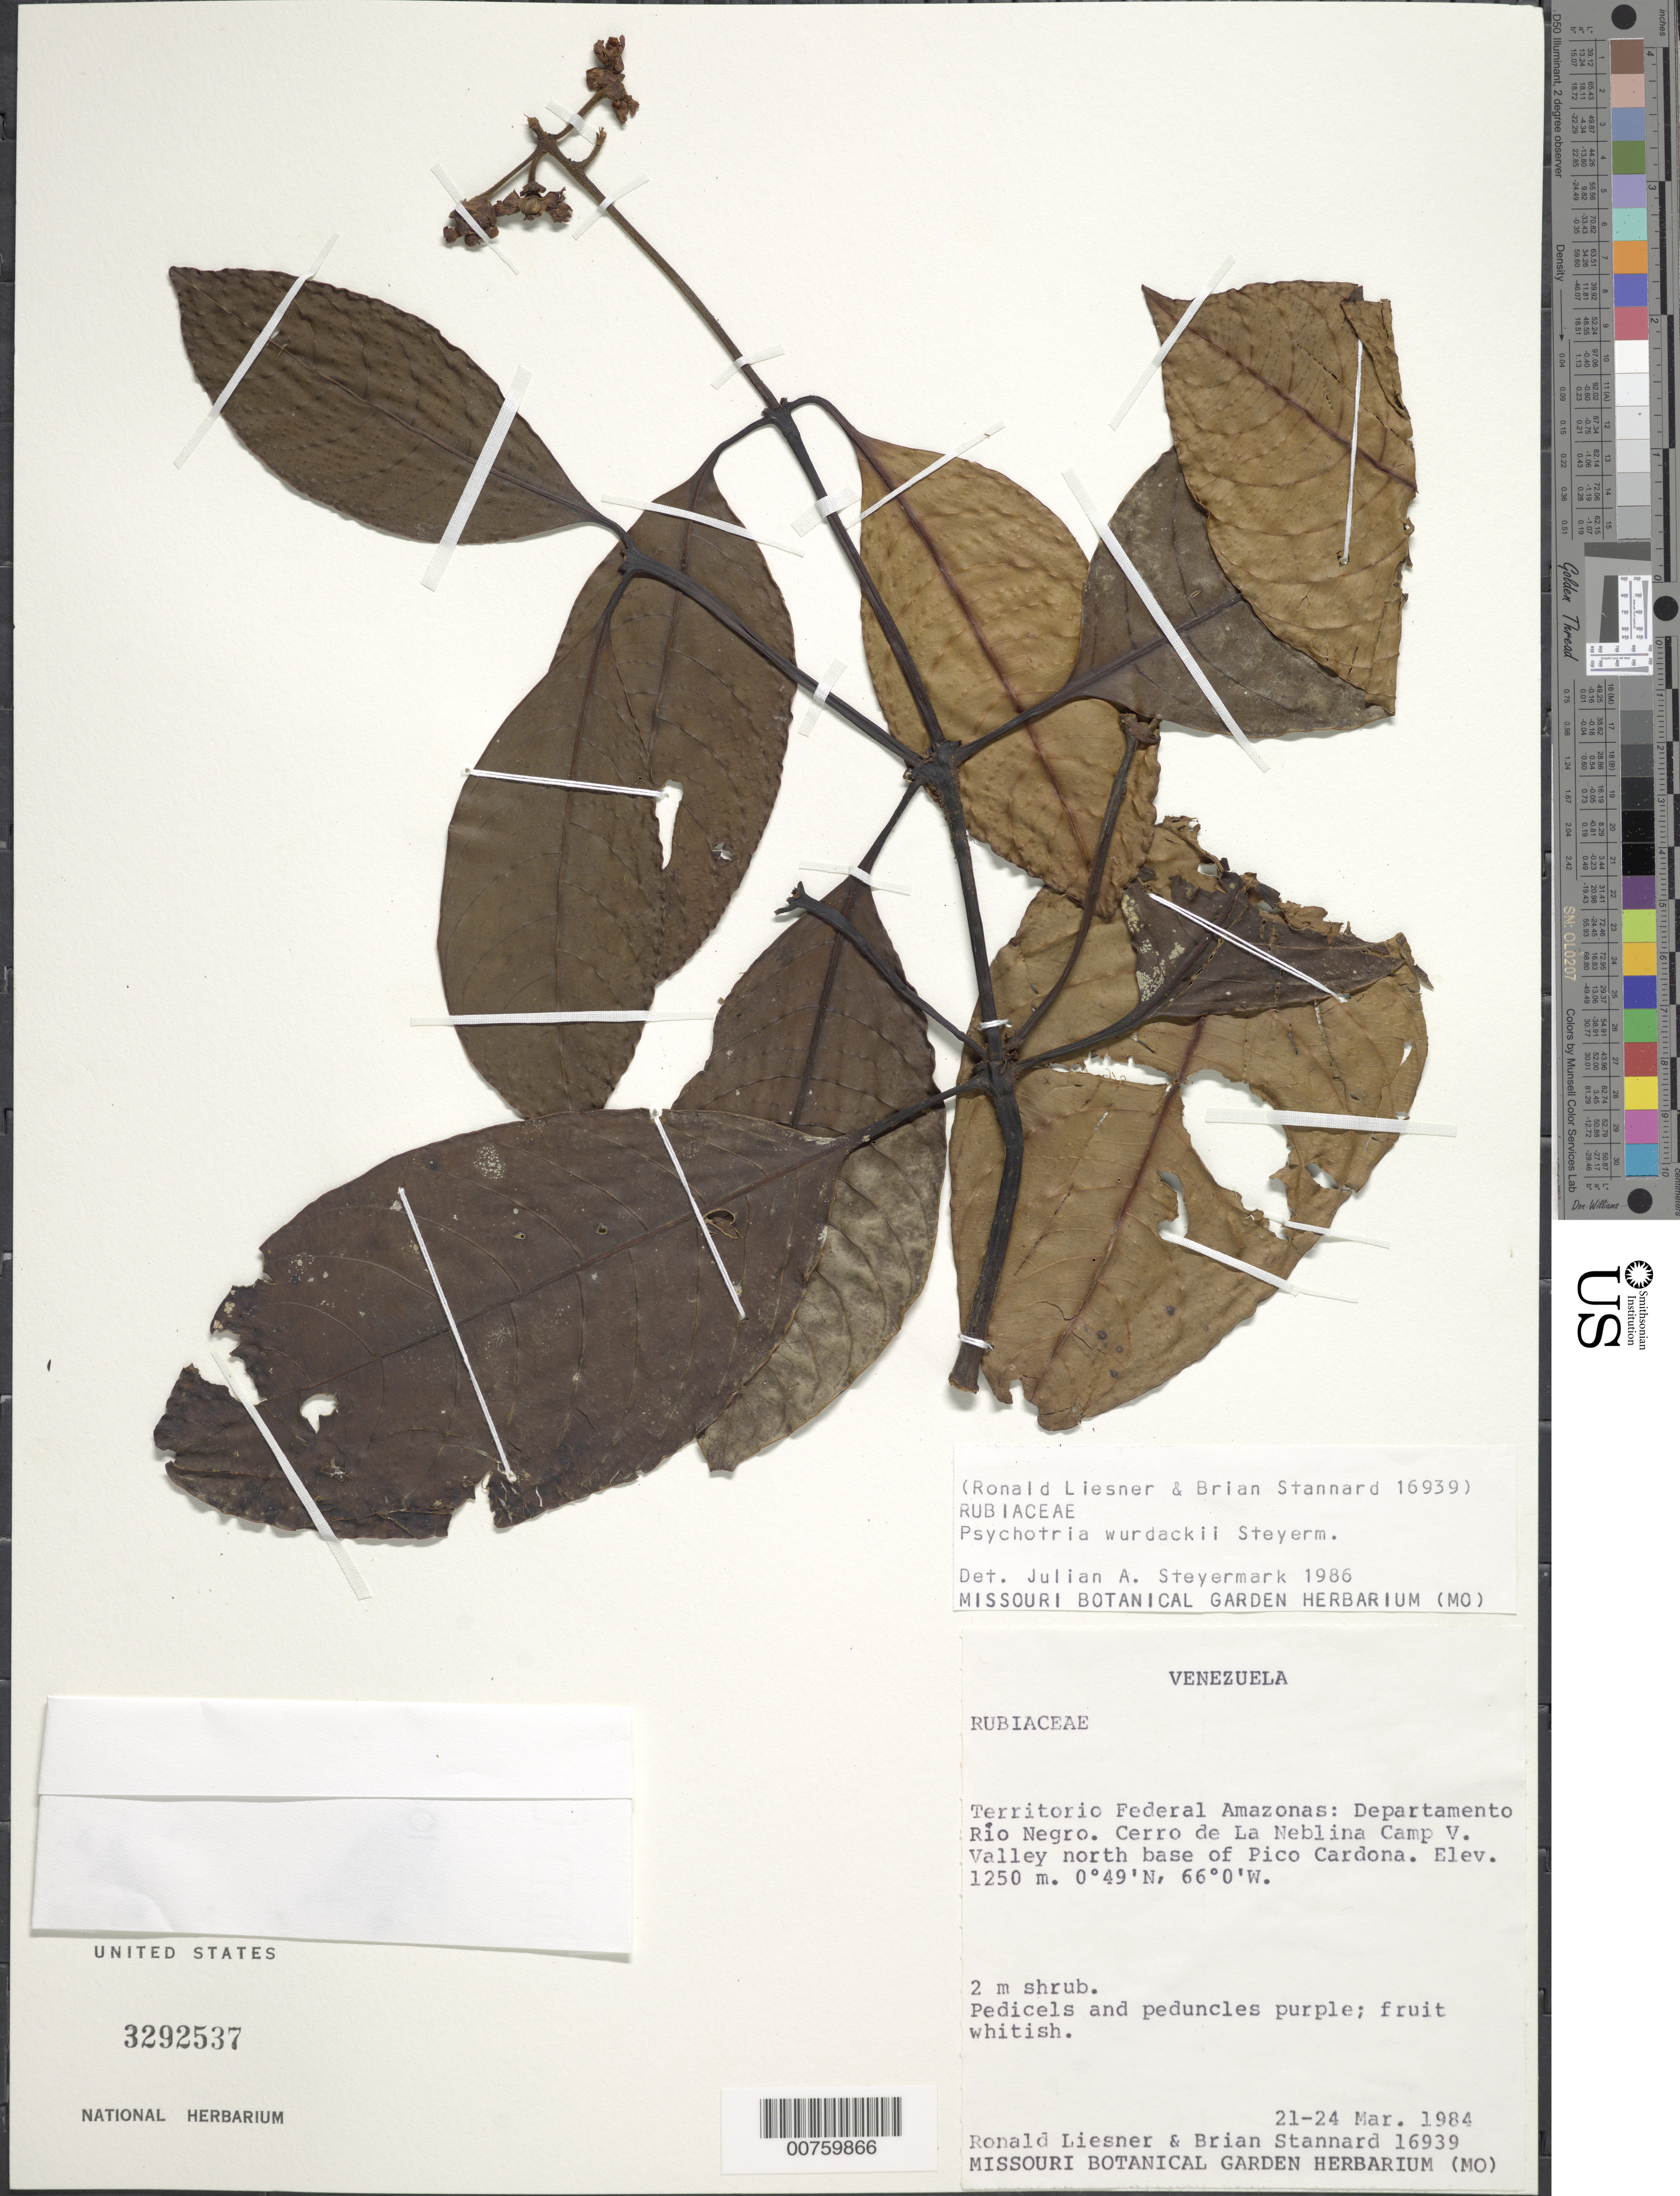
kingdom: Plantae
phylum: Tracheophyta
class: Magnoliopsida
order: Gentianales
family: Rubiaceae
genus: Psychotria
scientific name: Psychotria wurdackii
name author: Steyerm.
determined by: Steyermark, Julian A., (VEN)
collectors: R. L. Liesner & B. L. Stannard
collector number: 16939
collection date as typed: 21-Mar-84 to 24-Mar-84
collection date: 1984-03-21/1984-03-24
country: Venezuela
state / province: Amazonas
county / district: Río Negro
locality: Cerro de La Neblina Base Camp V, north base of Pico Cardona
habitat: Valley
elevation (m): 1250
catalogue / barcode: US 3292537